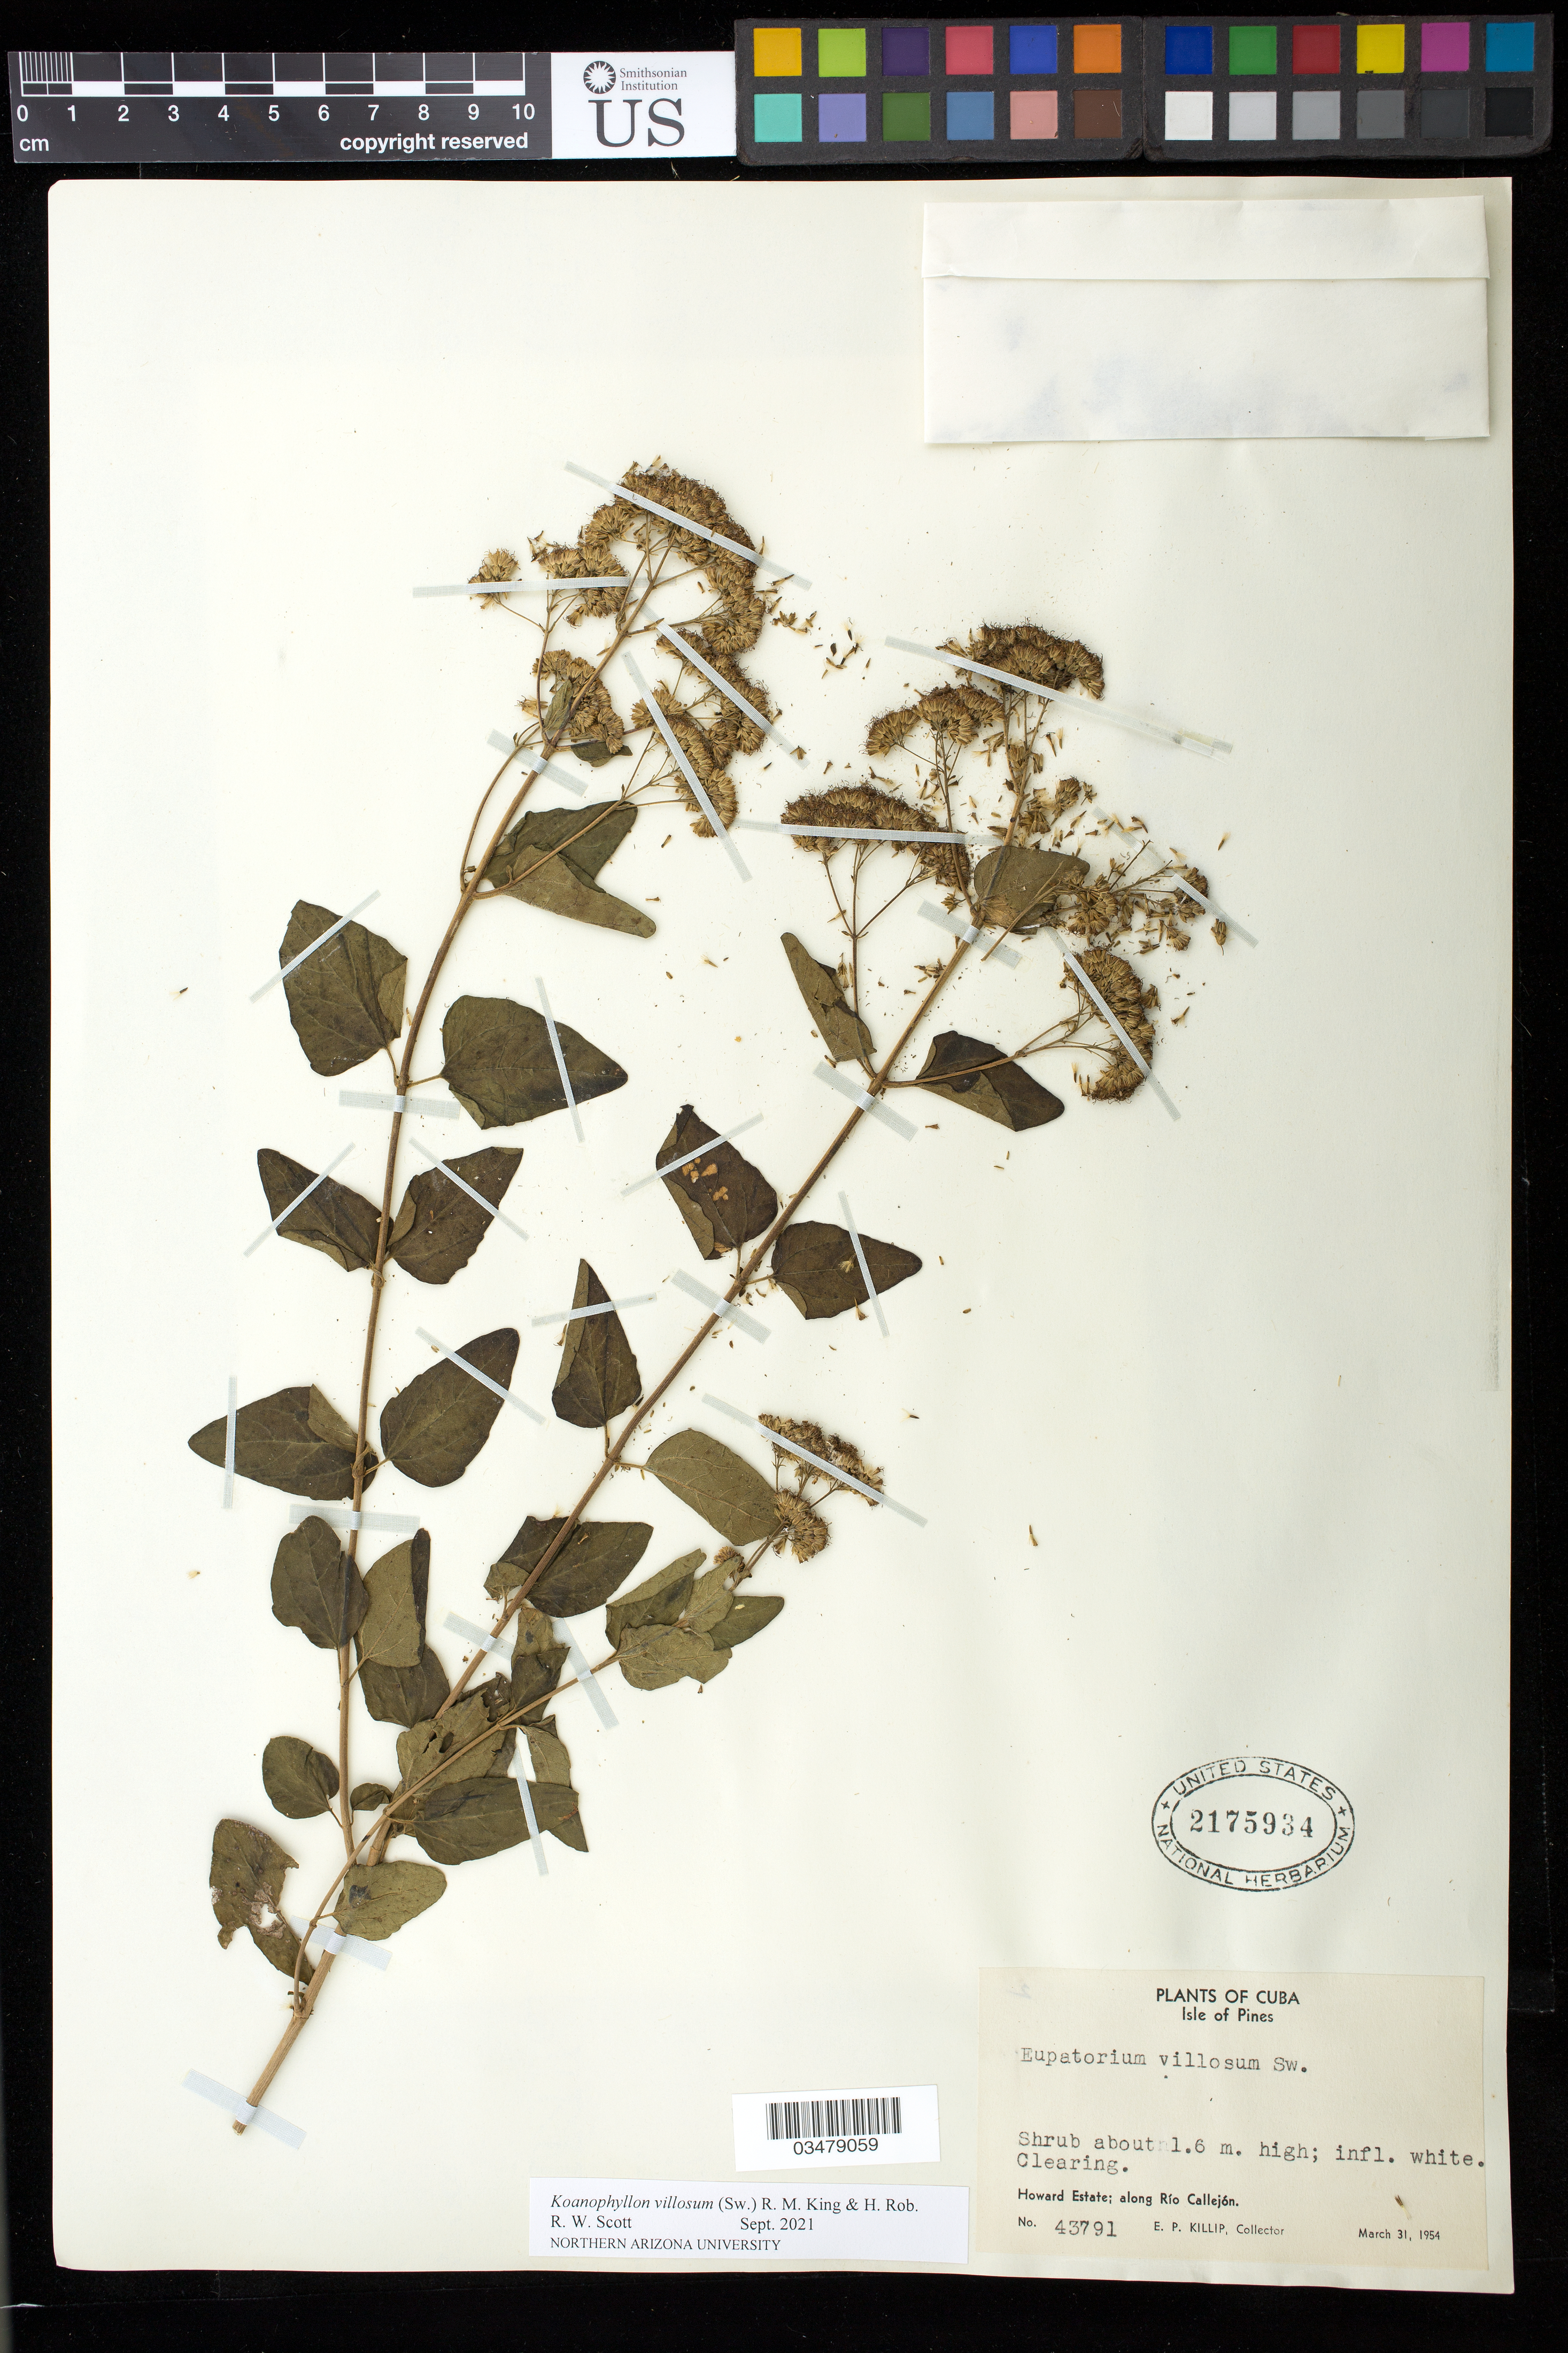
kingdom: Plantae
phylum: Tracheophyta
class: Magnoliopsida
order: Asterales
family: Asteraceae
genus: Koanophyllon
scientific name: Koanophyllon villosum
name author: (Sw.) R.M. King & H. Rob.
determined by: Scott, R. W.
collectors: E. P. Killip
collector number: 43791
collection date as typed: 31 Mar 1954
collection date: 1954-03-31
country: Cuba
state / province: Isla de La Juventud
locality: Howard Estate, along Río Callejón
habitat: Clearing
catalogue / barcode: US 2175934